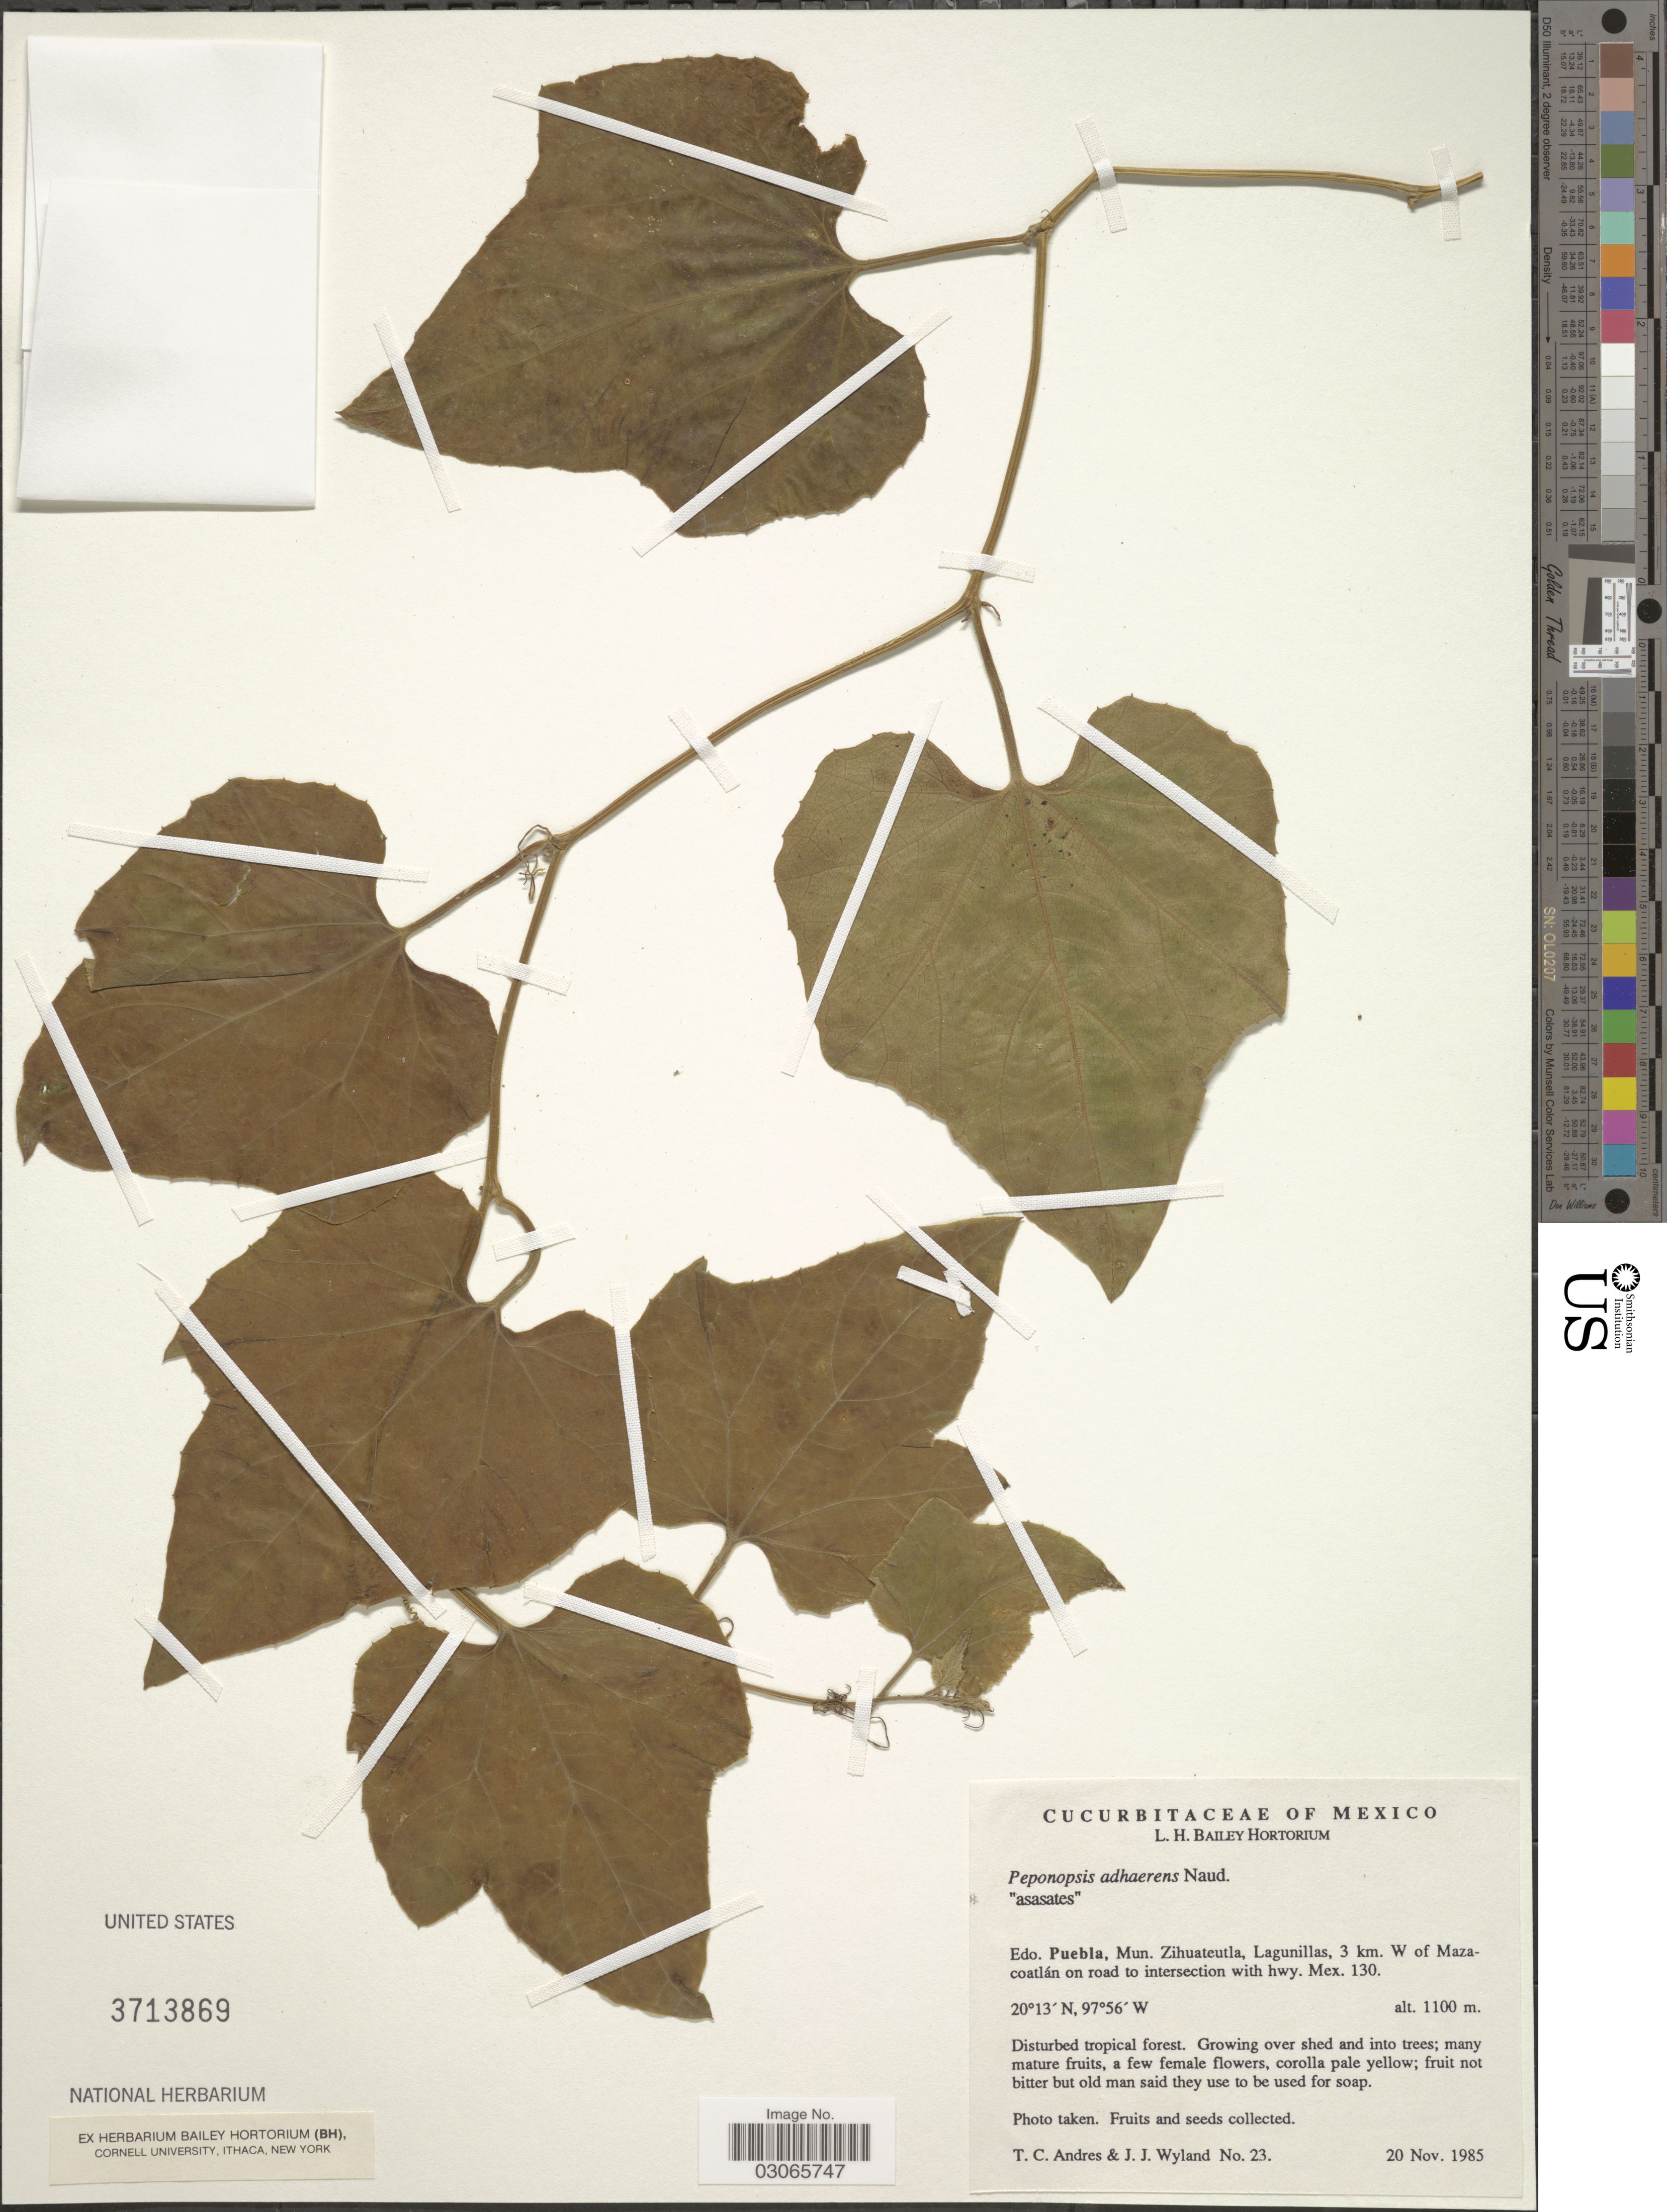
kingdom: Plantae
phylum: Tracheophyta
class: Magnoliopsida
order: Cucurbitales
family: Cucurbitaceae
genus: Peponopsis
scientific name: Peponopsis adhaerens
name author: Naudin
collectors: T. C. Andres & J. J. Wyland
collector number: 23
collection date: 1985-11-20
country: Mexico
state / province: Puebla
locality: Mun. Zihuateutla, Lagunillas, 3 km. W of Mazacoatlán on road to intersection with hwy. Mex. 130.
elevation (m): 1100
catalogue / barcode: US 3713869